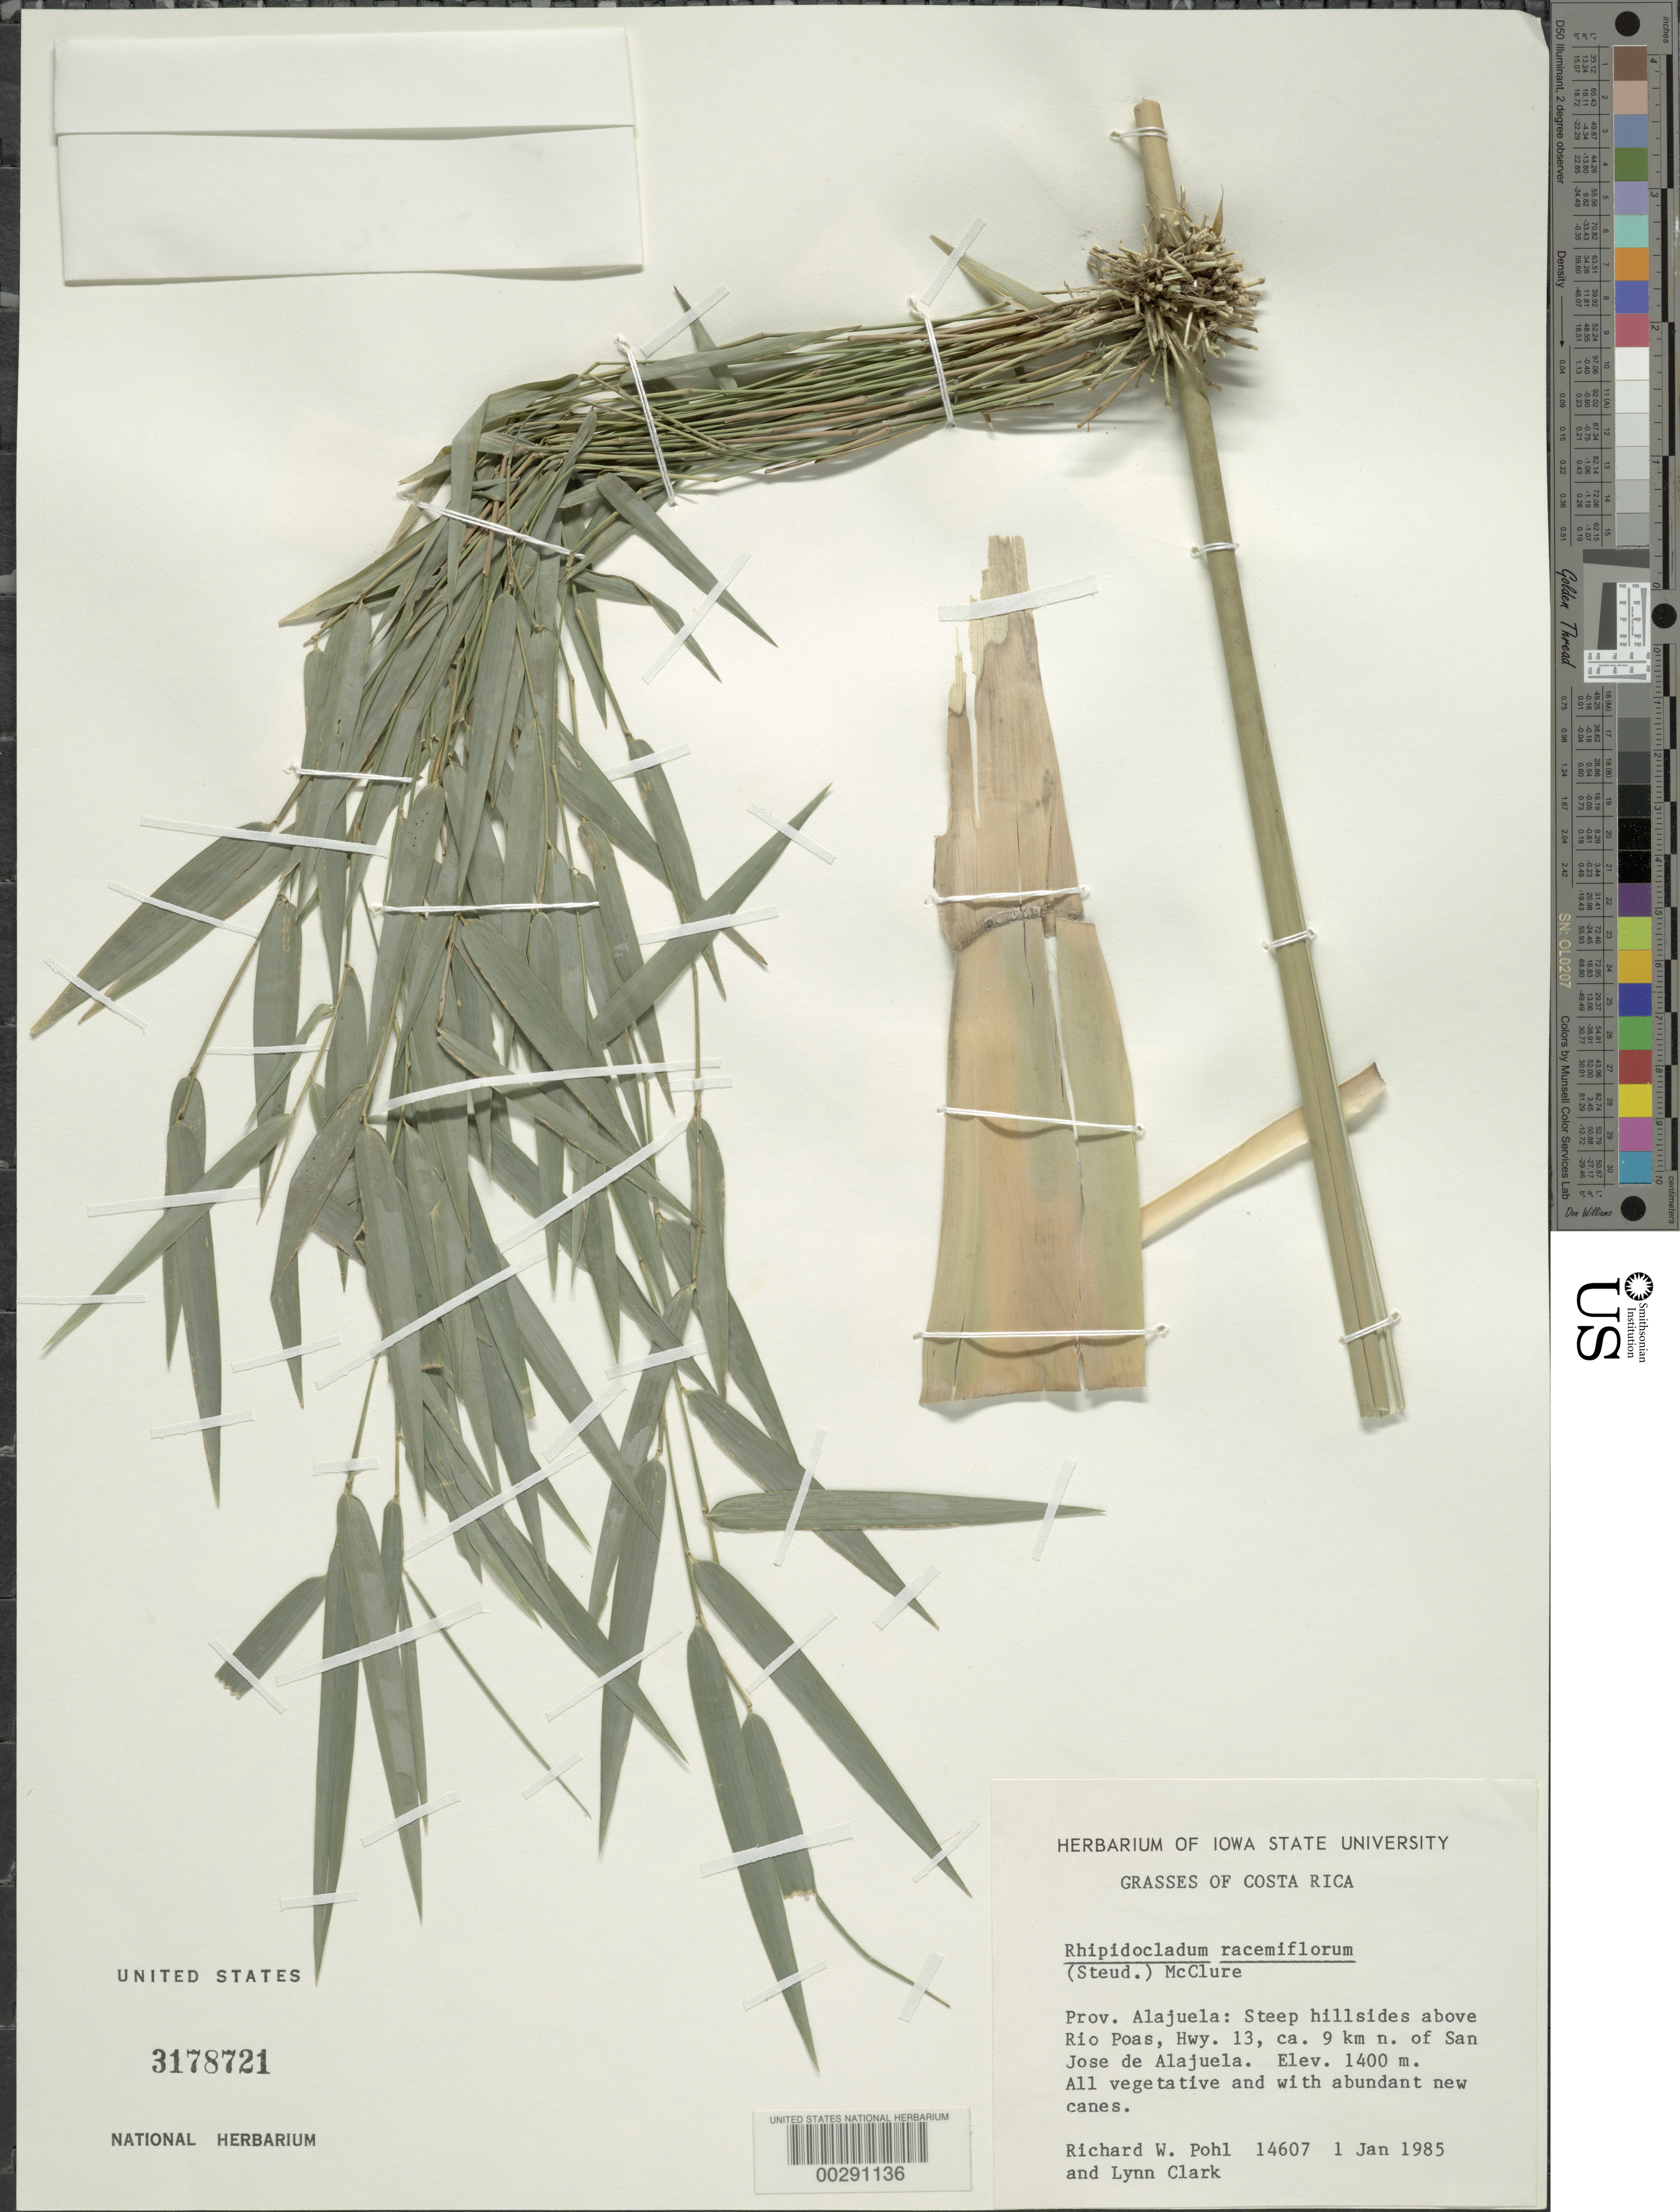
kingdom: Plantae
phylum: Tracheophyta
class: Liliopsida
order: Poales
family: Poaceae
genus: Rhipidocladum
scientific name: Rhipidocladum racemiflorum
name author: (Steud.) McClure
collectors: R. W. Pohl & L. G. Clark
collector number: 14607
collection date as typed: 01 Jan 1985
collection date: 1985-01-01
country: Costa Rica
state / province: Alajuela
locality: Above Rio Poás, hwy 13, ca 9 km N of San Jose de Alajuela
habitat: Steep hillsides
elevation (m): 1400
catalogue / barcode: US 3178721